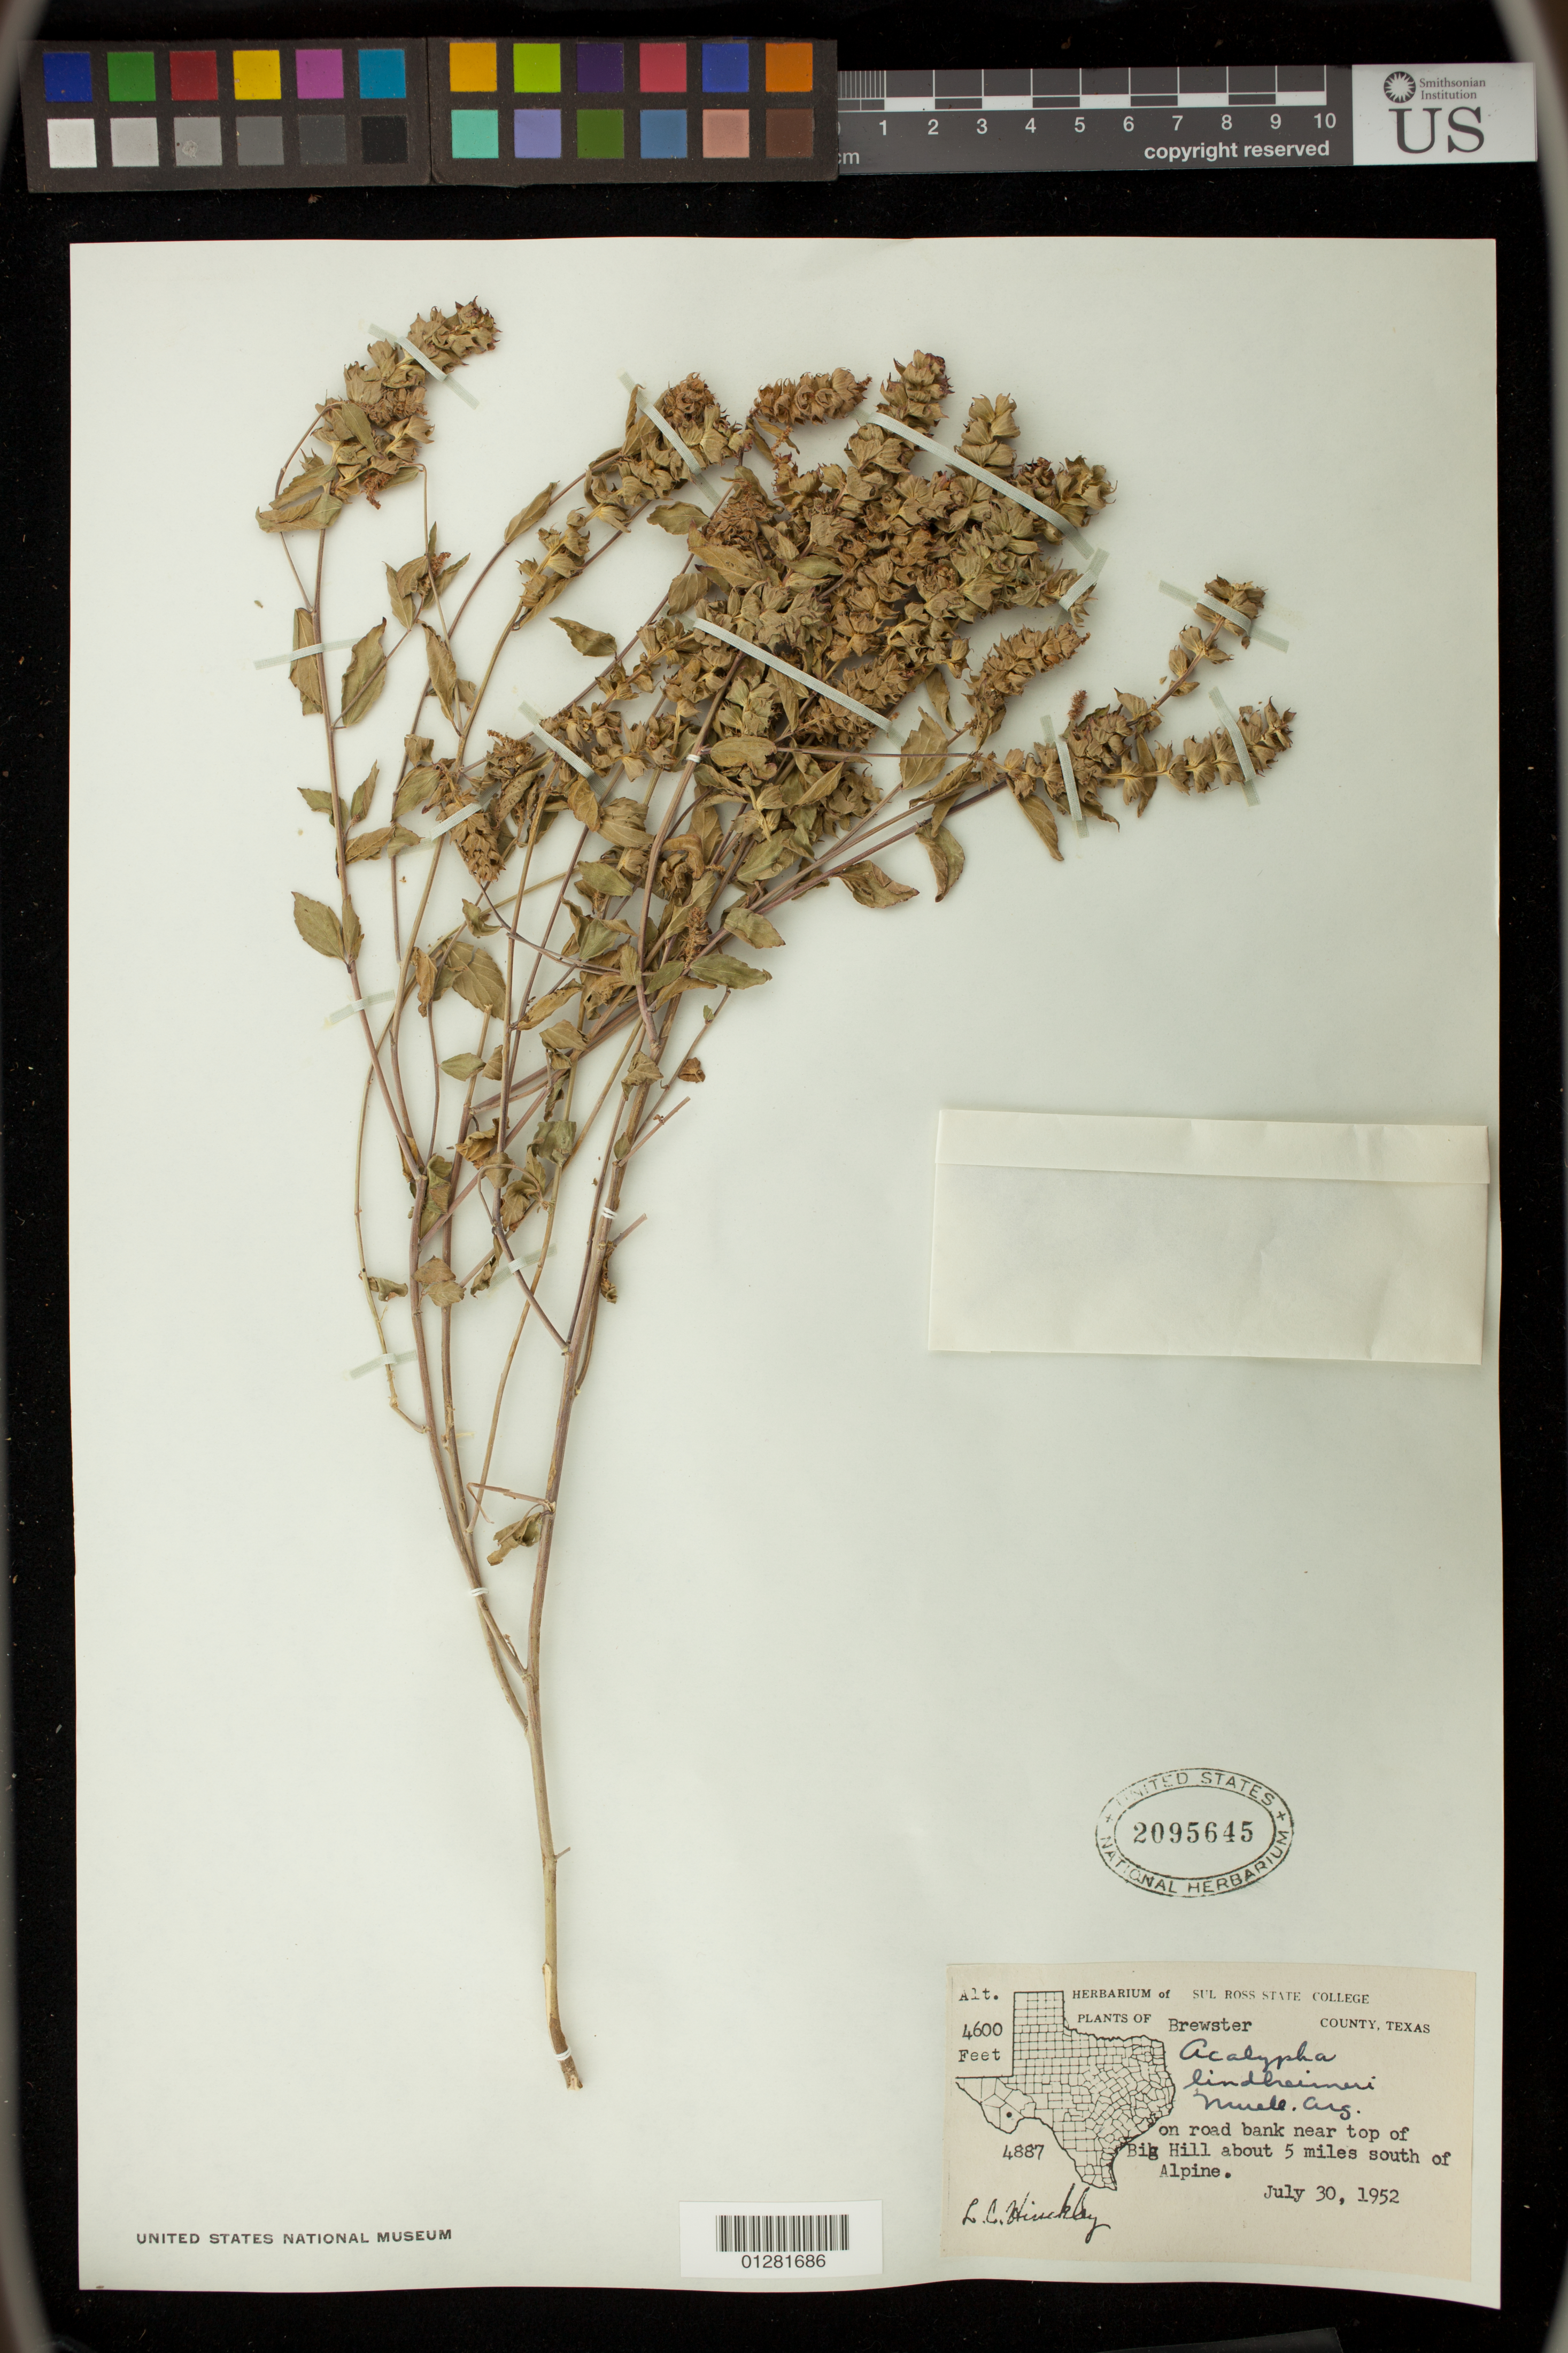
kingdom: Plantae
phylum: Tracheophyta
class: Magnoliopsida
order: Malpighiales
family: Euphorbiaceae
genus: Acalypha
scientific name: Acalypha lindheimeri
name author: Müll. Arg.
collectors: L. Hinckley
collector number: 4887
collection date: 1952-07-30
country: United States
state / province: Texas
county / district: Brewster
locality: On road bank near top of Big Hill about 5 miles south of Alpine.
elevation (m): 1402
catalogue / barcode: US 2095645